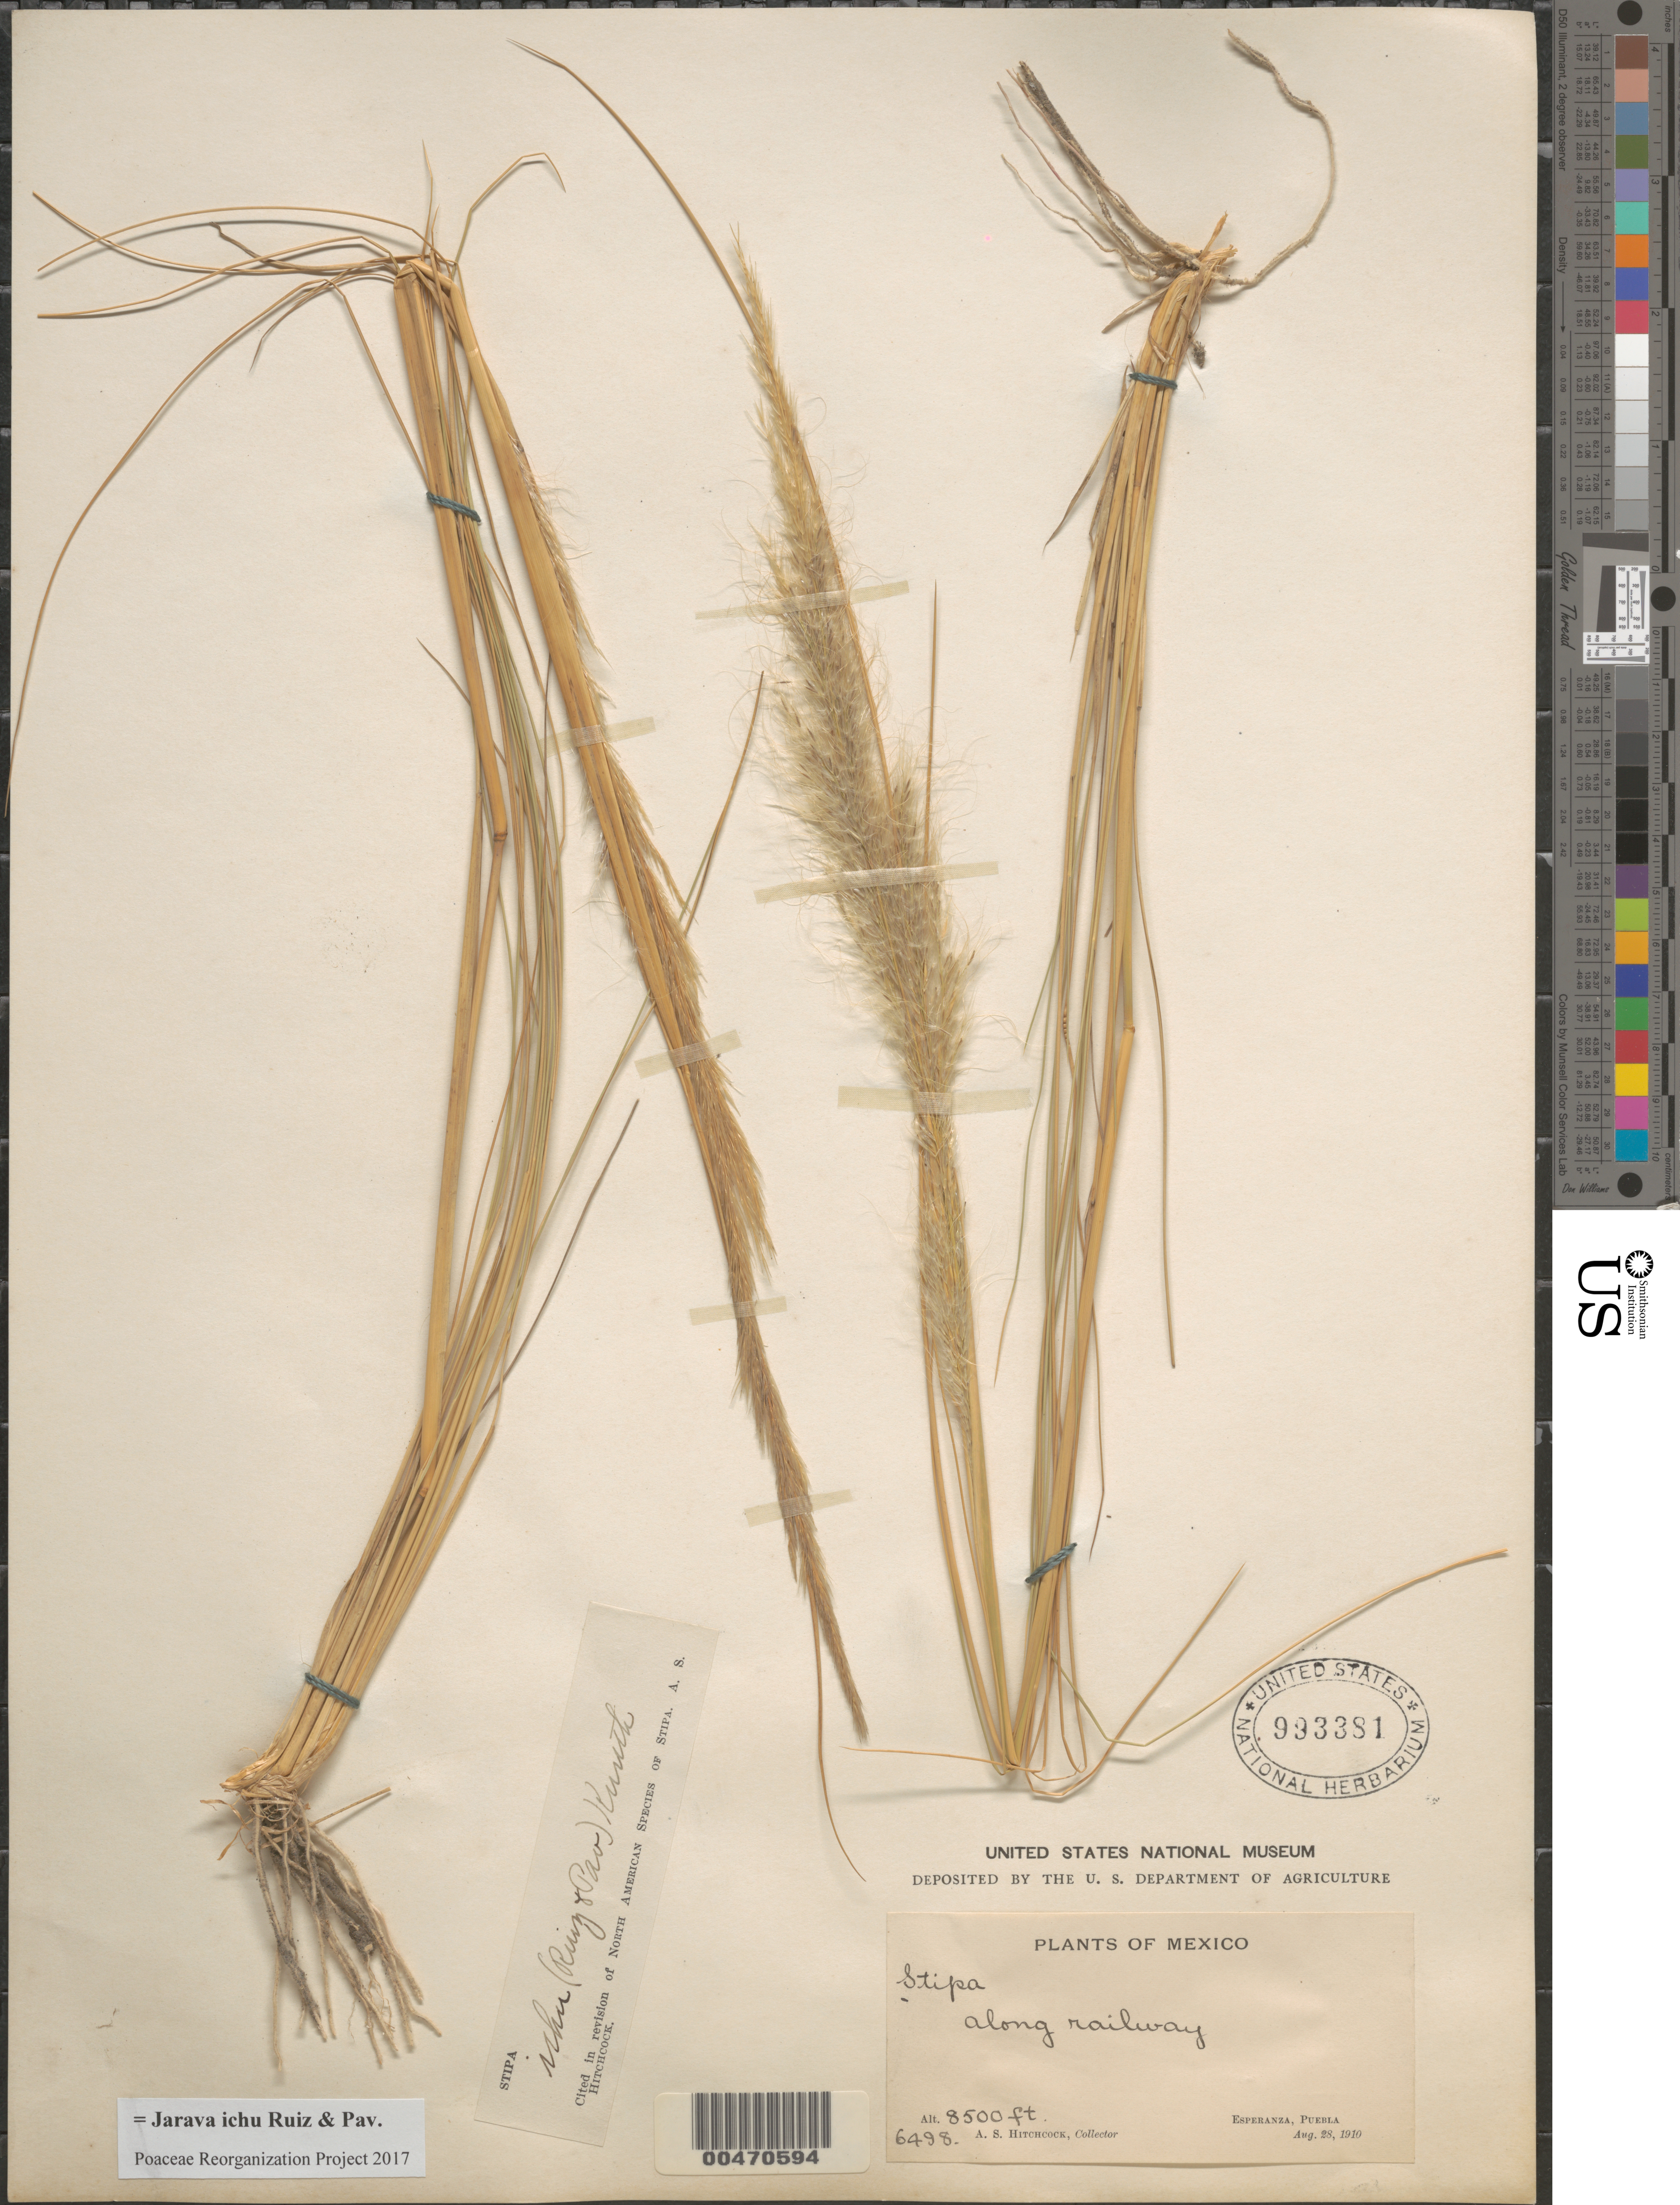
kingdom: Plantae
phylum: Tracheophyta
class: Liliopsida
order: Poales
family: Poaceae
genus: Jarava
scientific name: Jarava ichu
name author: Ruiz & Pav.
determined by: Poaceae Reorganization Project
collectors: A. S. Hitchcock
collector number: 6498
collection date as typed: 28 Aug 1910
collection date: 1910-08-28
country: Mexico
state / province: Puebla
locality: Esperanza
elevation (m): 2591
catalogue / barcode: US 993381